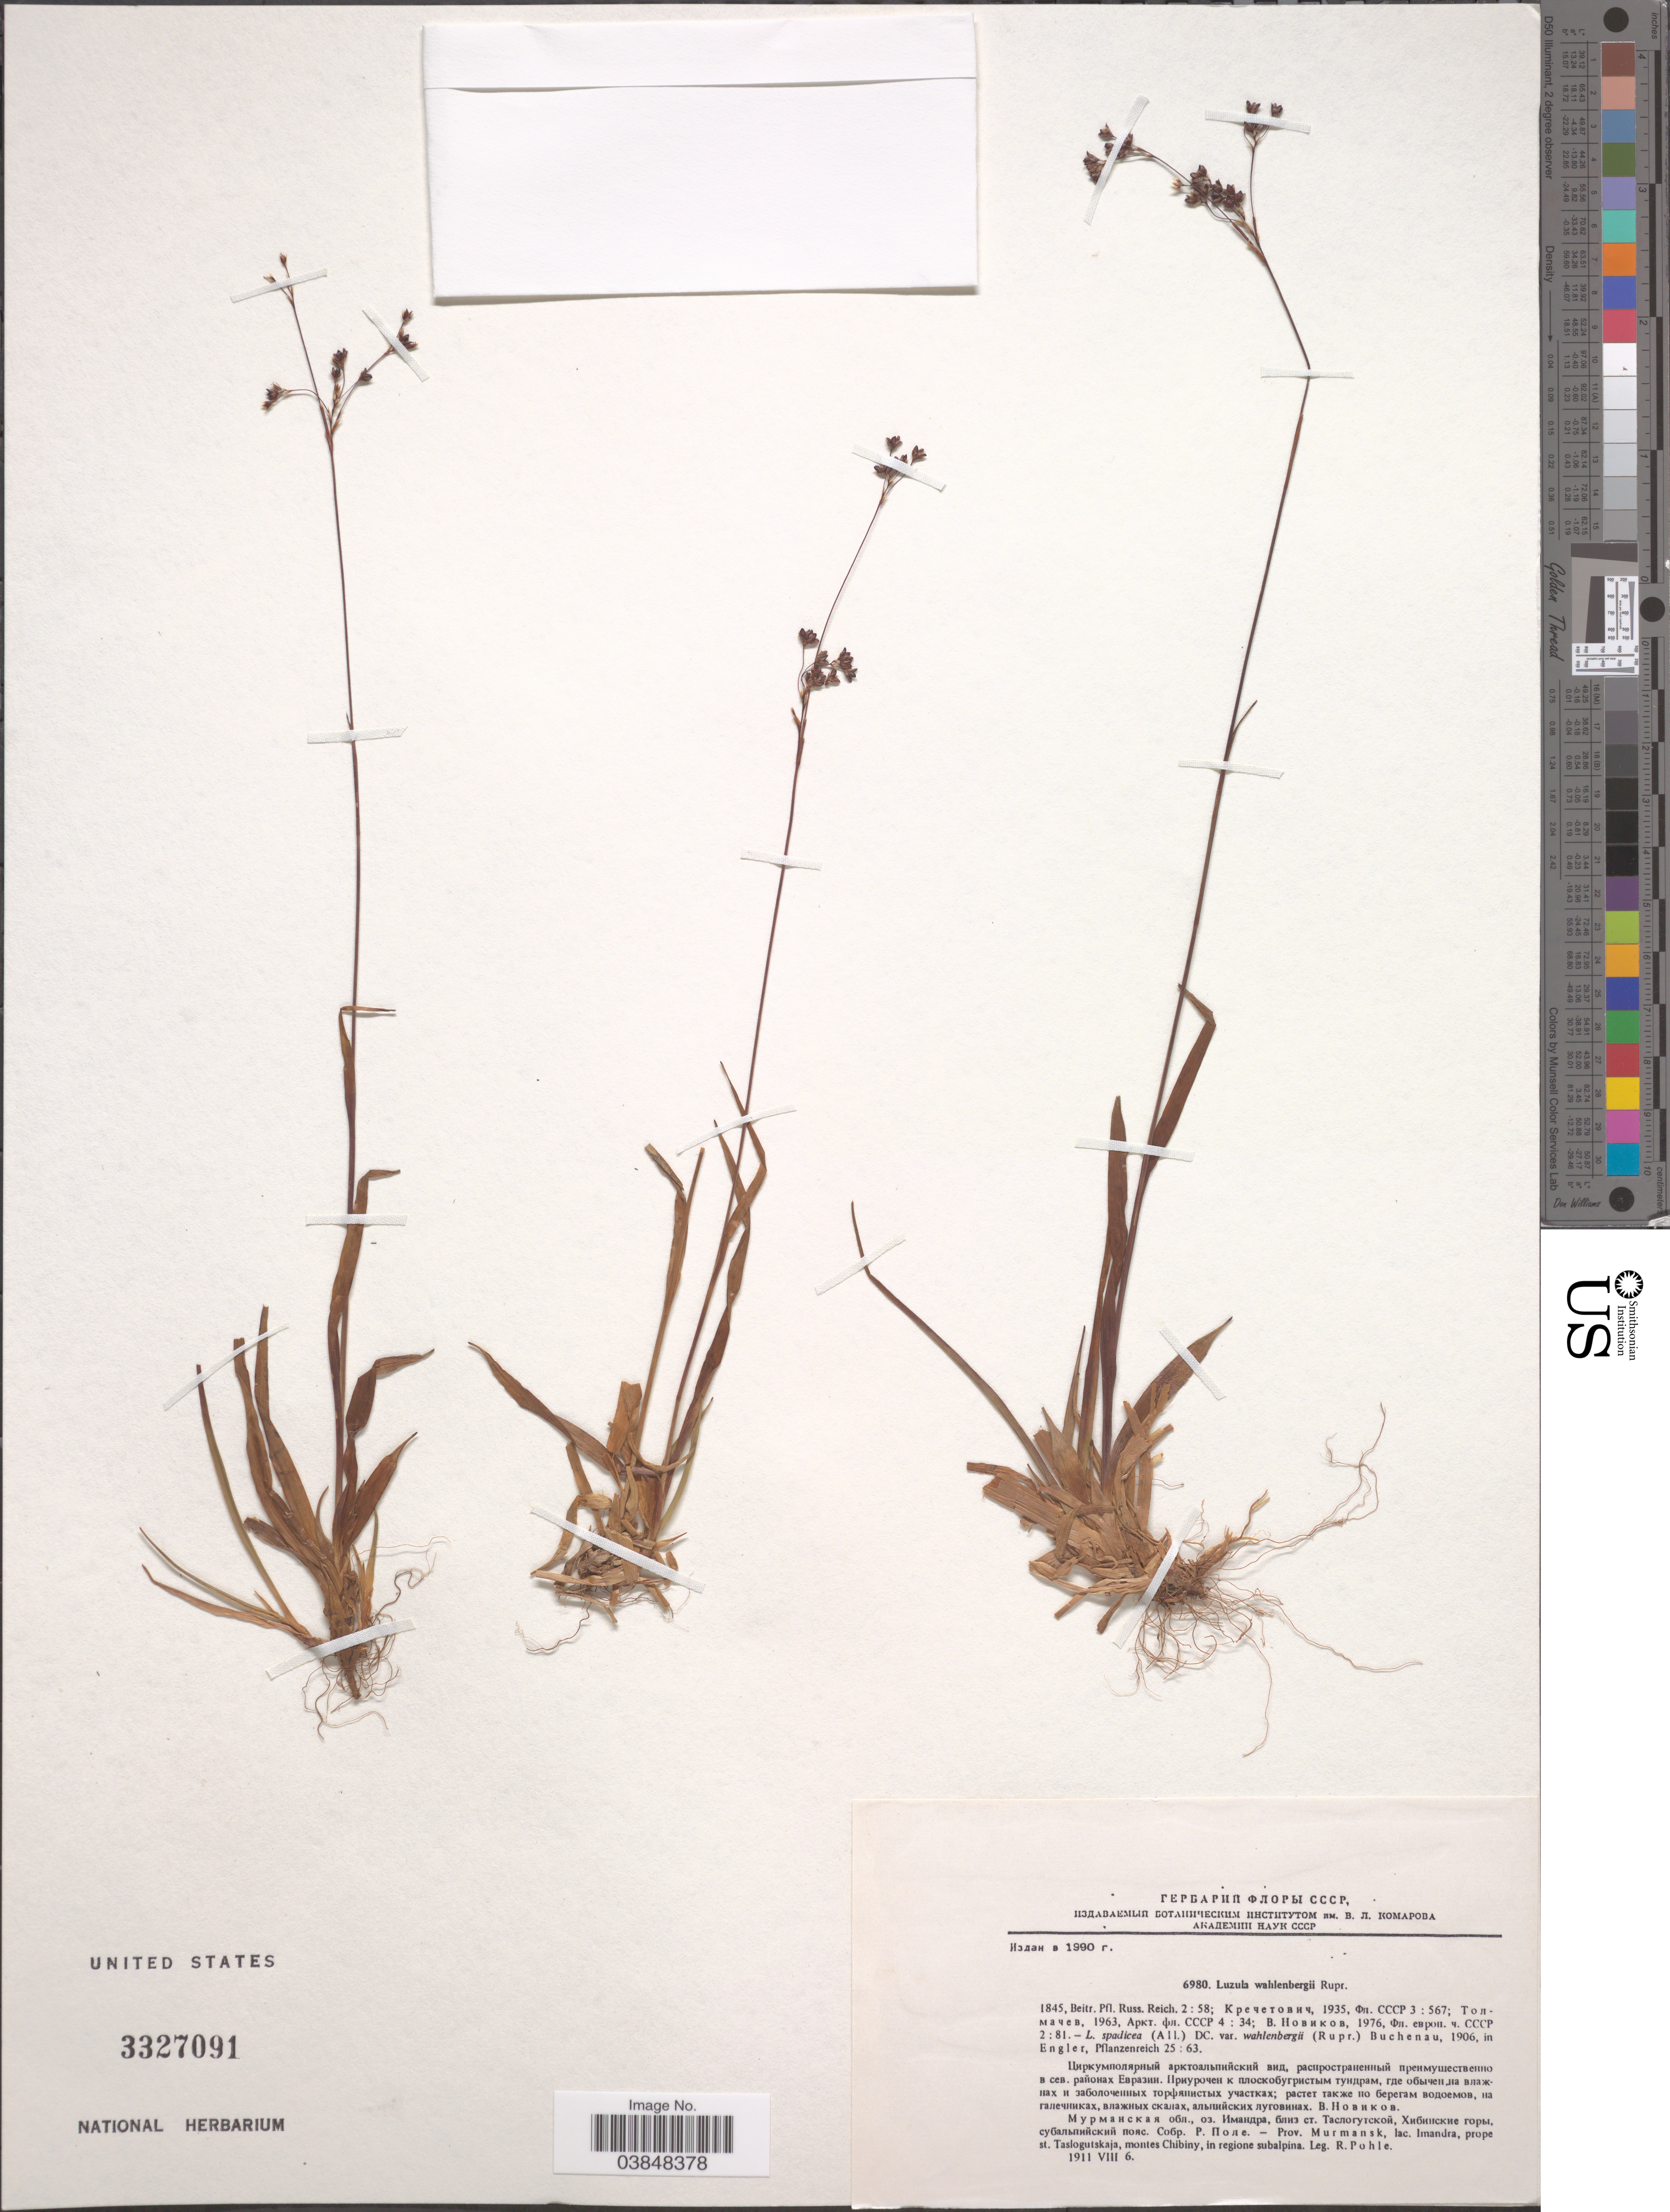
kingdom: Plantae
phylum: Tracheophyta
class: Liliopsida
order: Poales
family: Juncaceae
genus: Luzula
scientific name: Luzula wahlenbergii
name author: Rupr.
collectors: R. Pohle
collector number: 6980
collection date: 1911-08-06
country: Russian Federation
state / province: Murmansk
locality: Lac. Imandra, prope st. Taslogutskaja, montes Chibiny, in regione subalpina.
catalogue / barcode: US 3327091